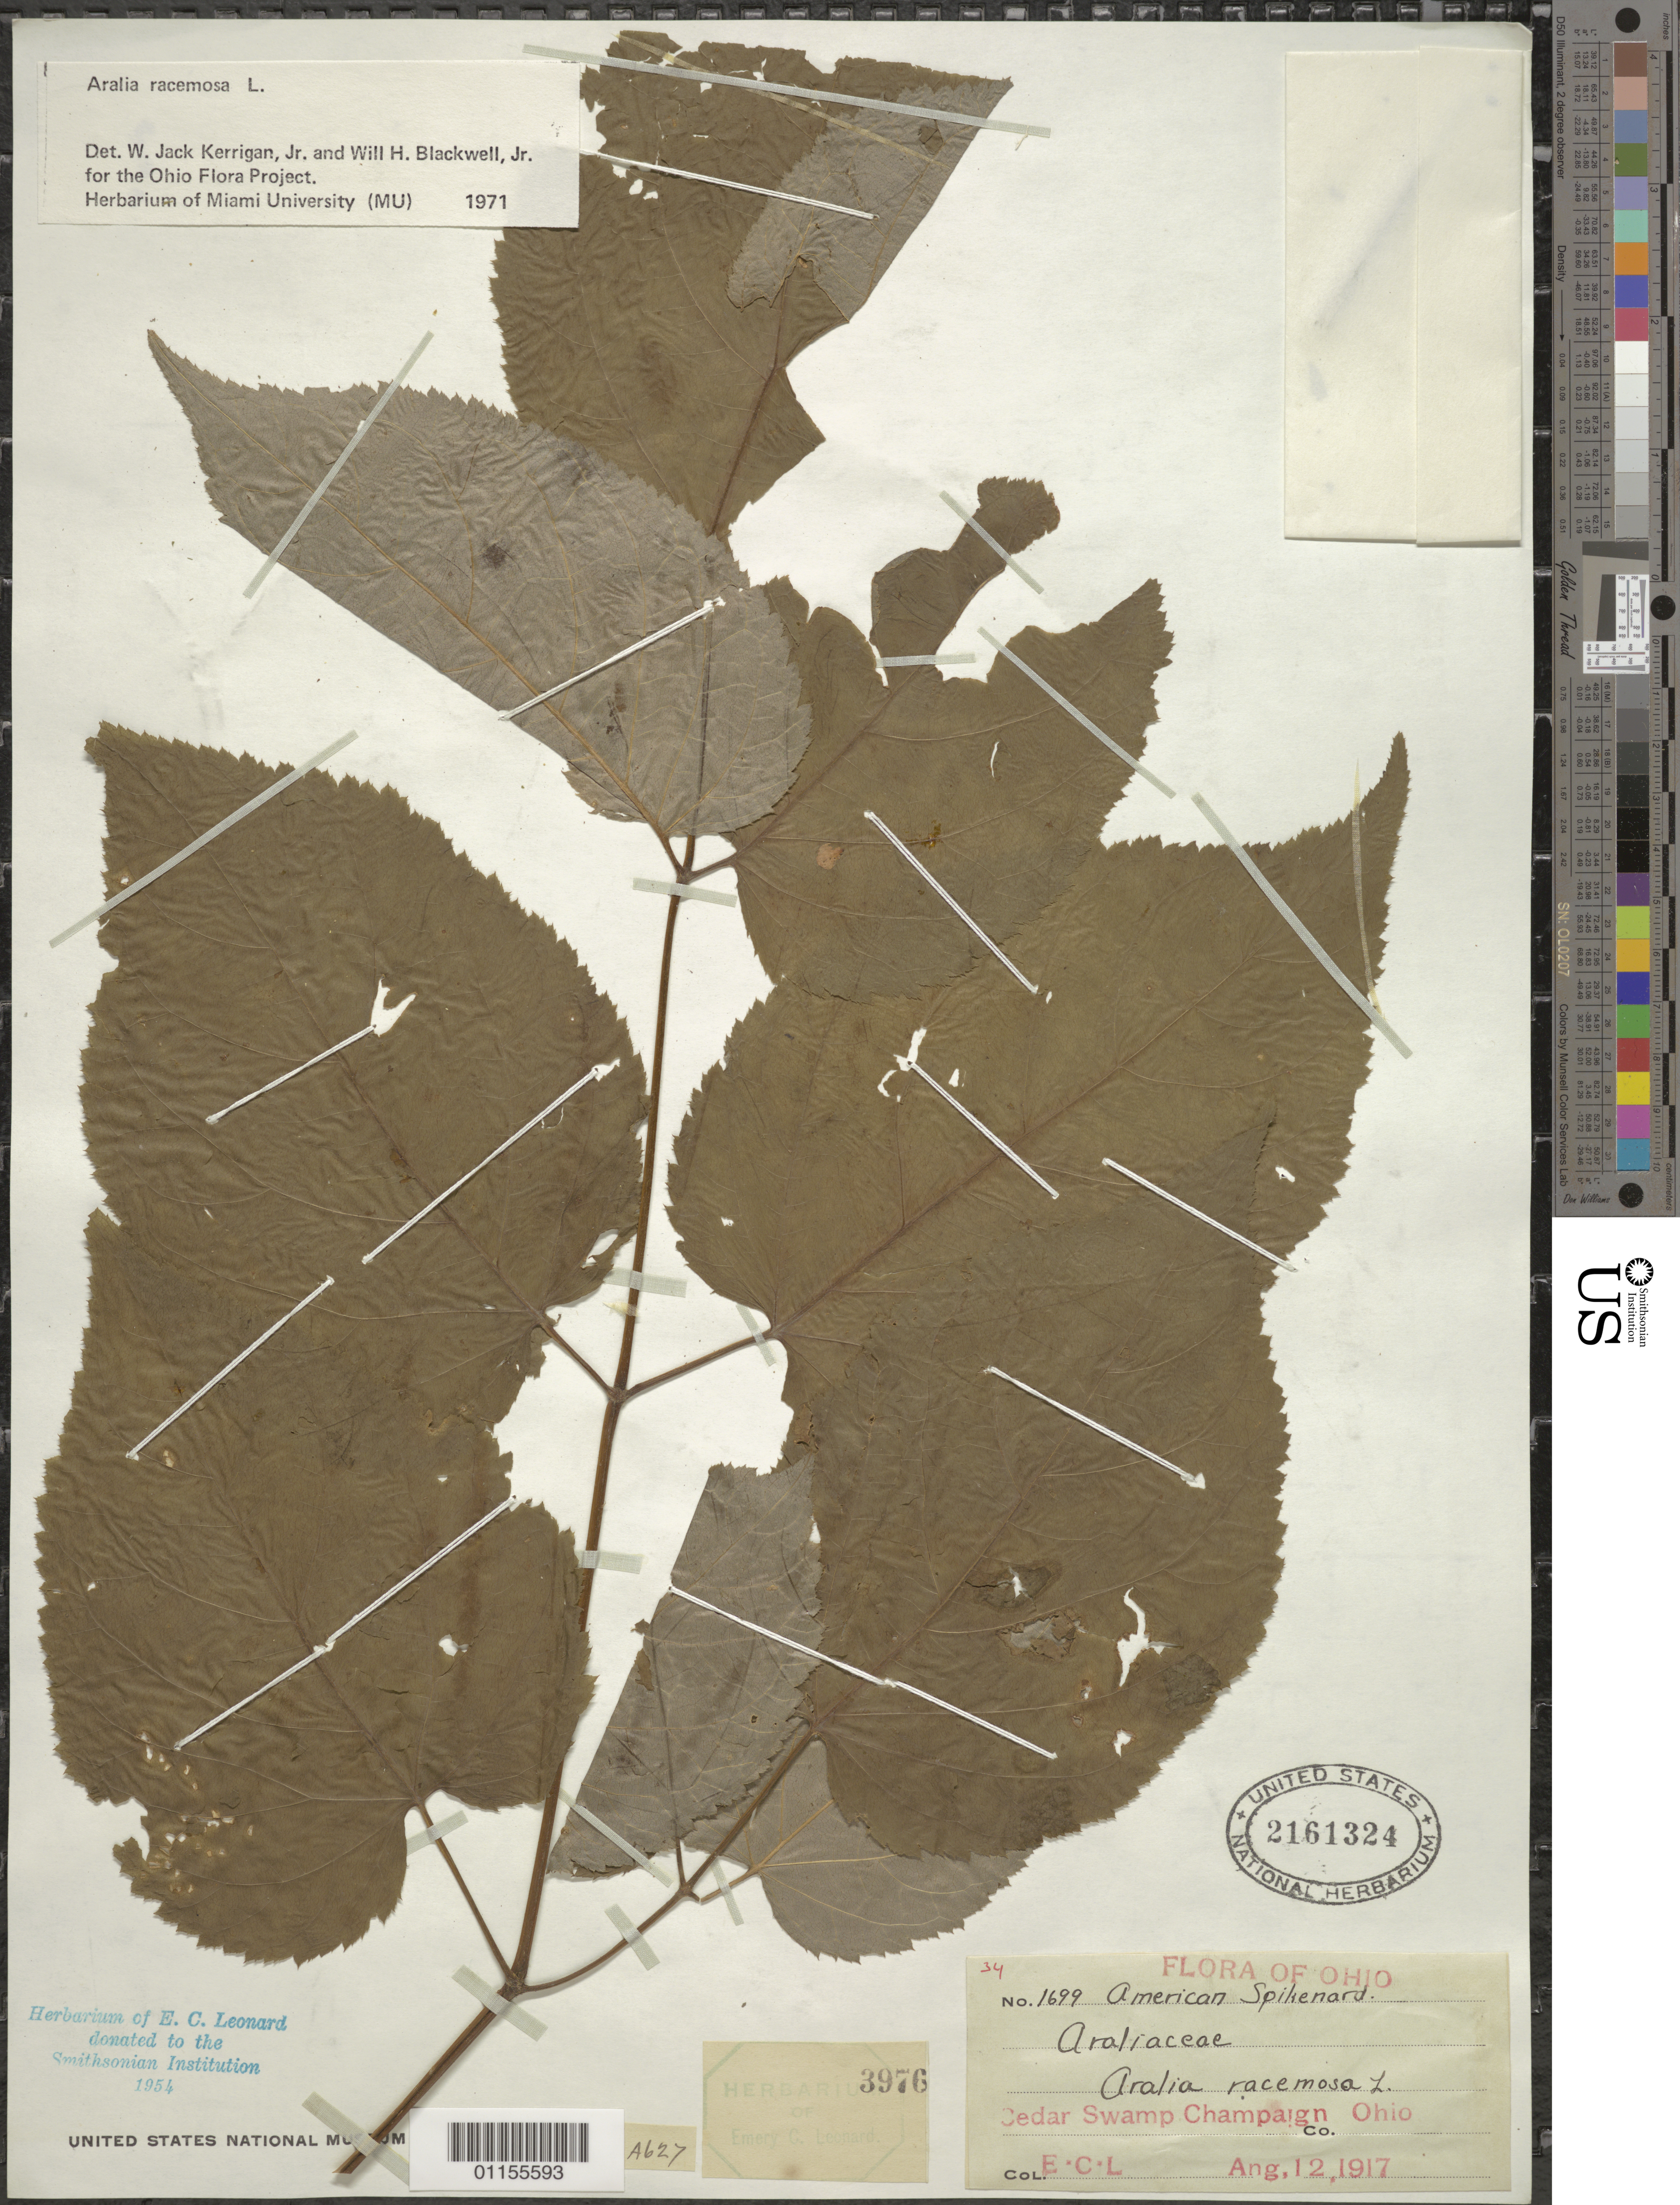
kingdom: Plantae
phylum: Tracheophyta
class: Magnoliopsida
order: Apiales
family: Araliaceae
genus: Aralia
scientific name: Aralia racemosa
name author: L.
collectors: E. C. Leonard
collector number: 1699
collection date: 1917-08-12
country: United States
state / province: Ohio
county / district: Champaign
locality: Cedar Swamp.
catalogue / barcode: US 2161324